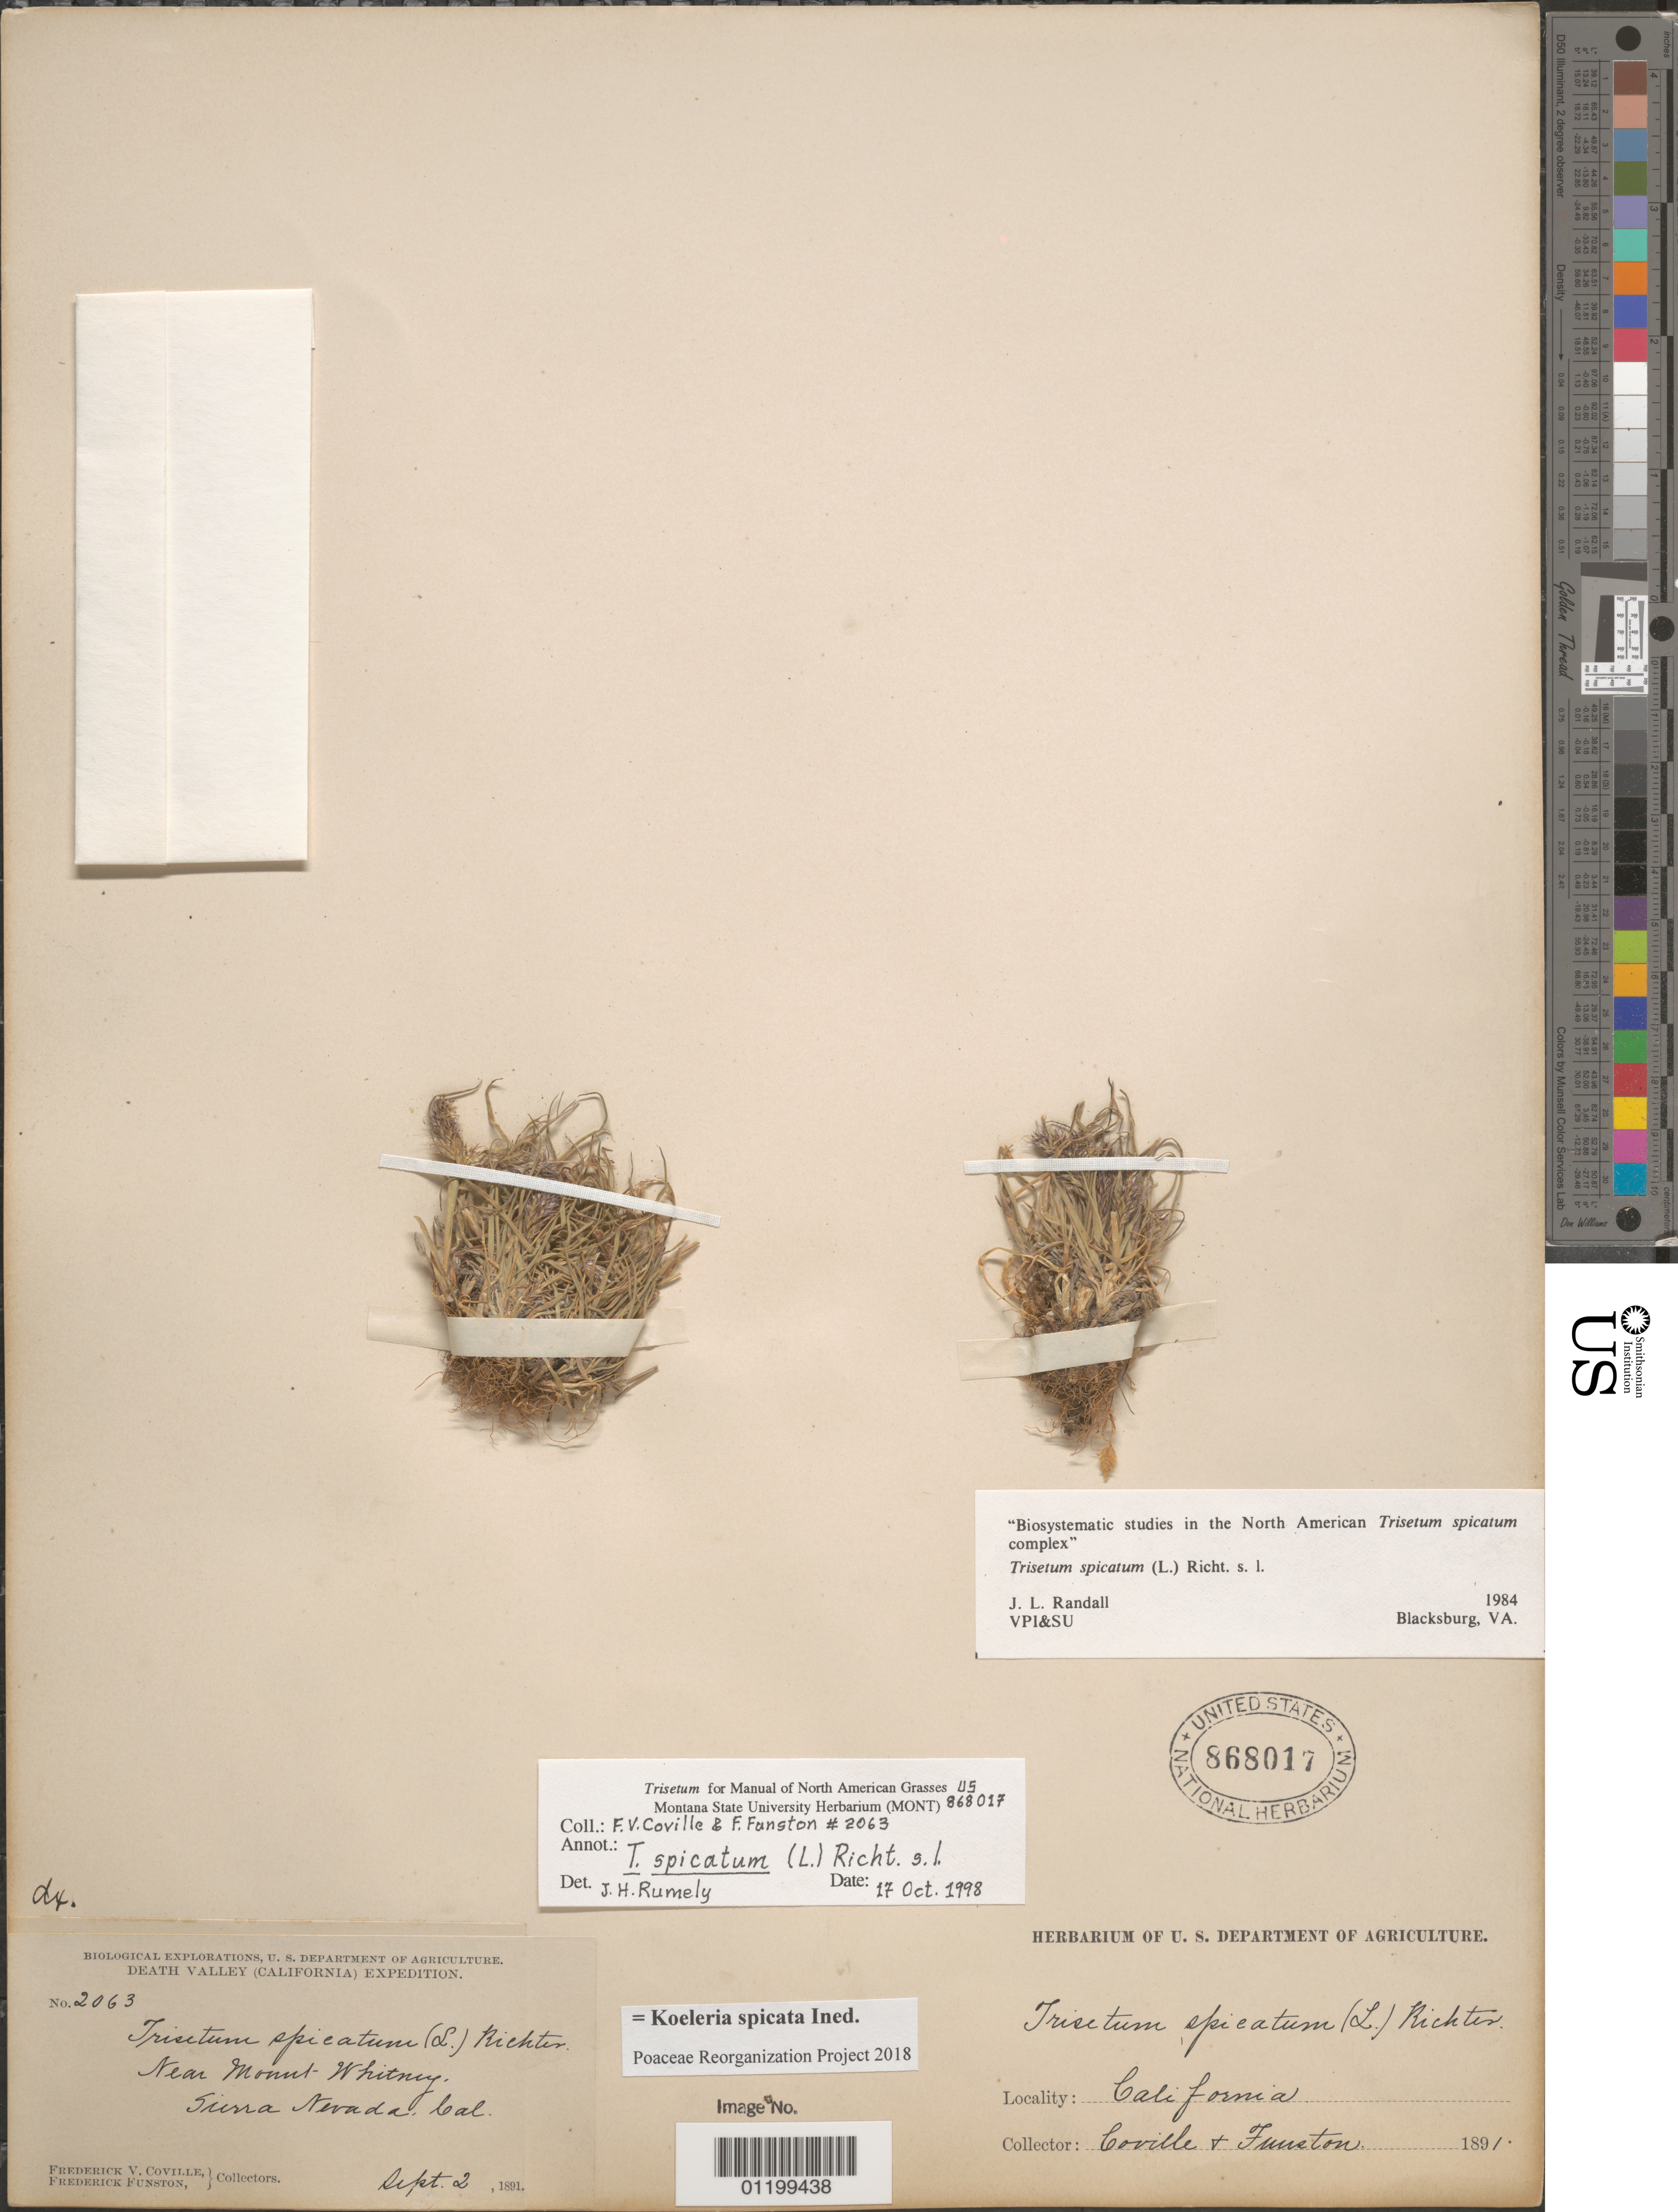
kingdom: Plantae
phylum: Tracheophyta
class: Liliopsida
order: Poales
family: Poaceae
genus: Koeleria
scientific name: Koeleria spicata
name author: (L.) Barberá et al.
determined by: Poaceae Reorganization Project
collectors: F. V. Coville, F. Funston & V. O. Bailey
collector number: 2063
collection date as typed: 2 Sep 1891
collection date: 1891-09-02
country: United States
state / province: California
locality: near mount Whitney, Sierra Nevada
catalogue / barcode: US 868017